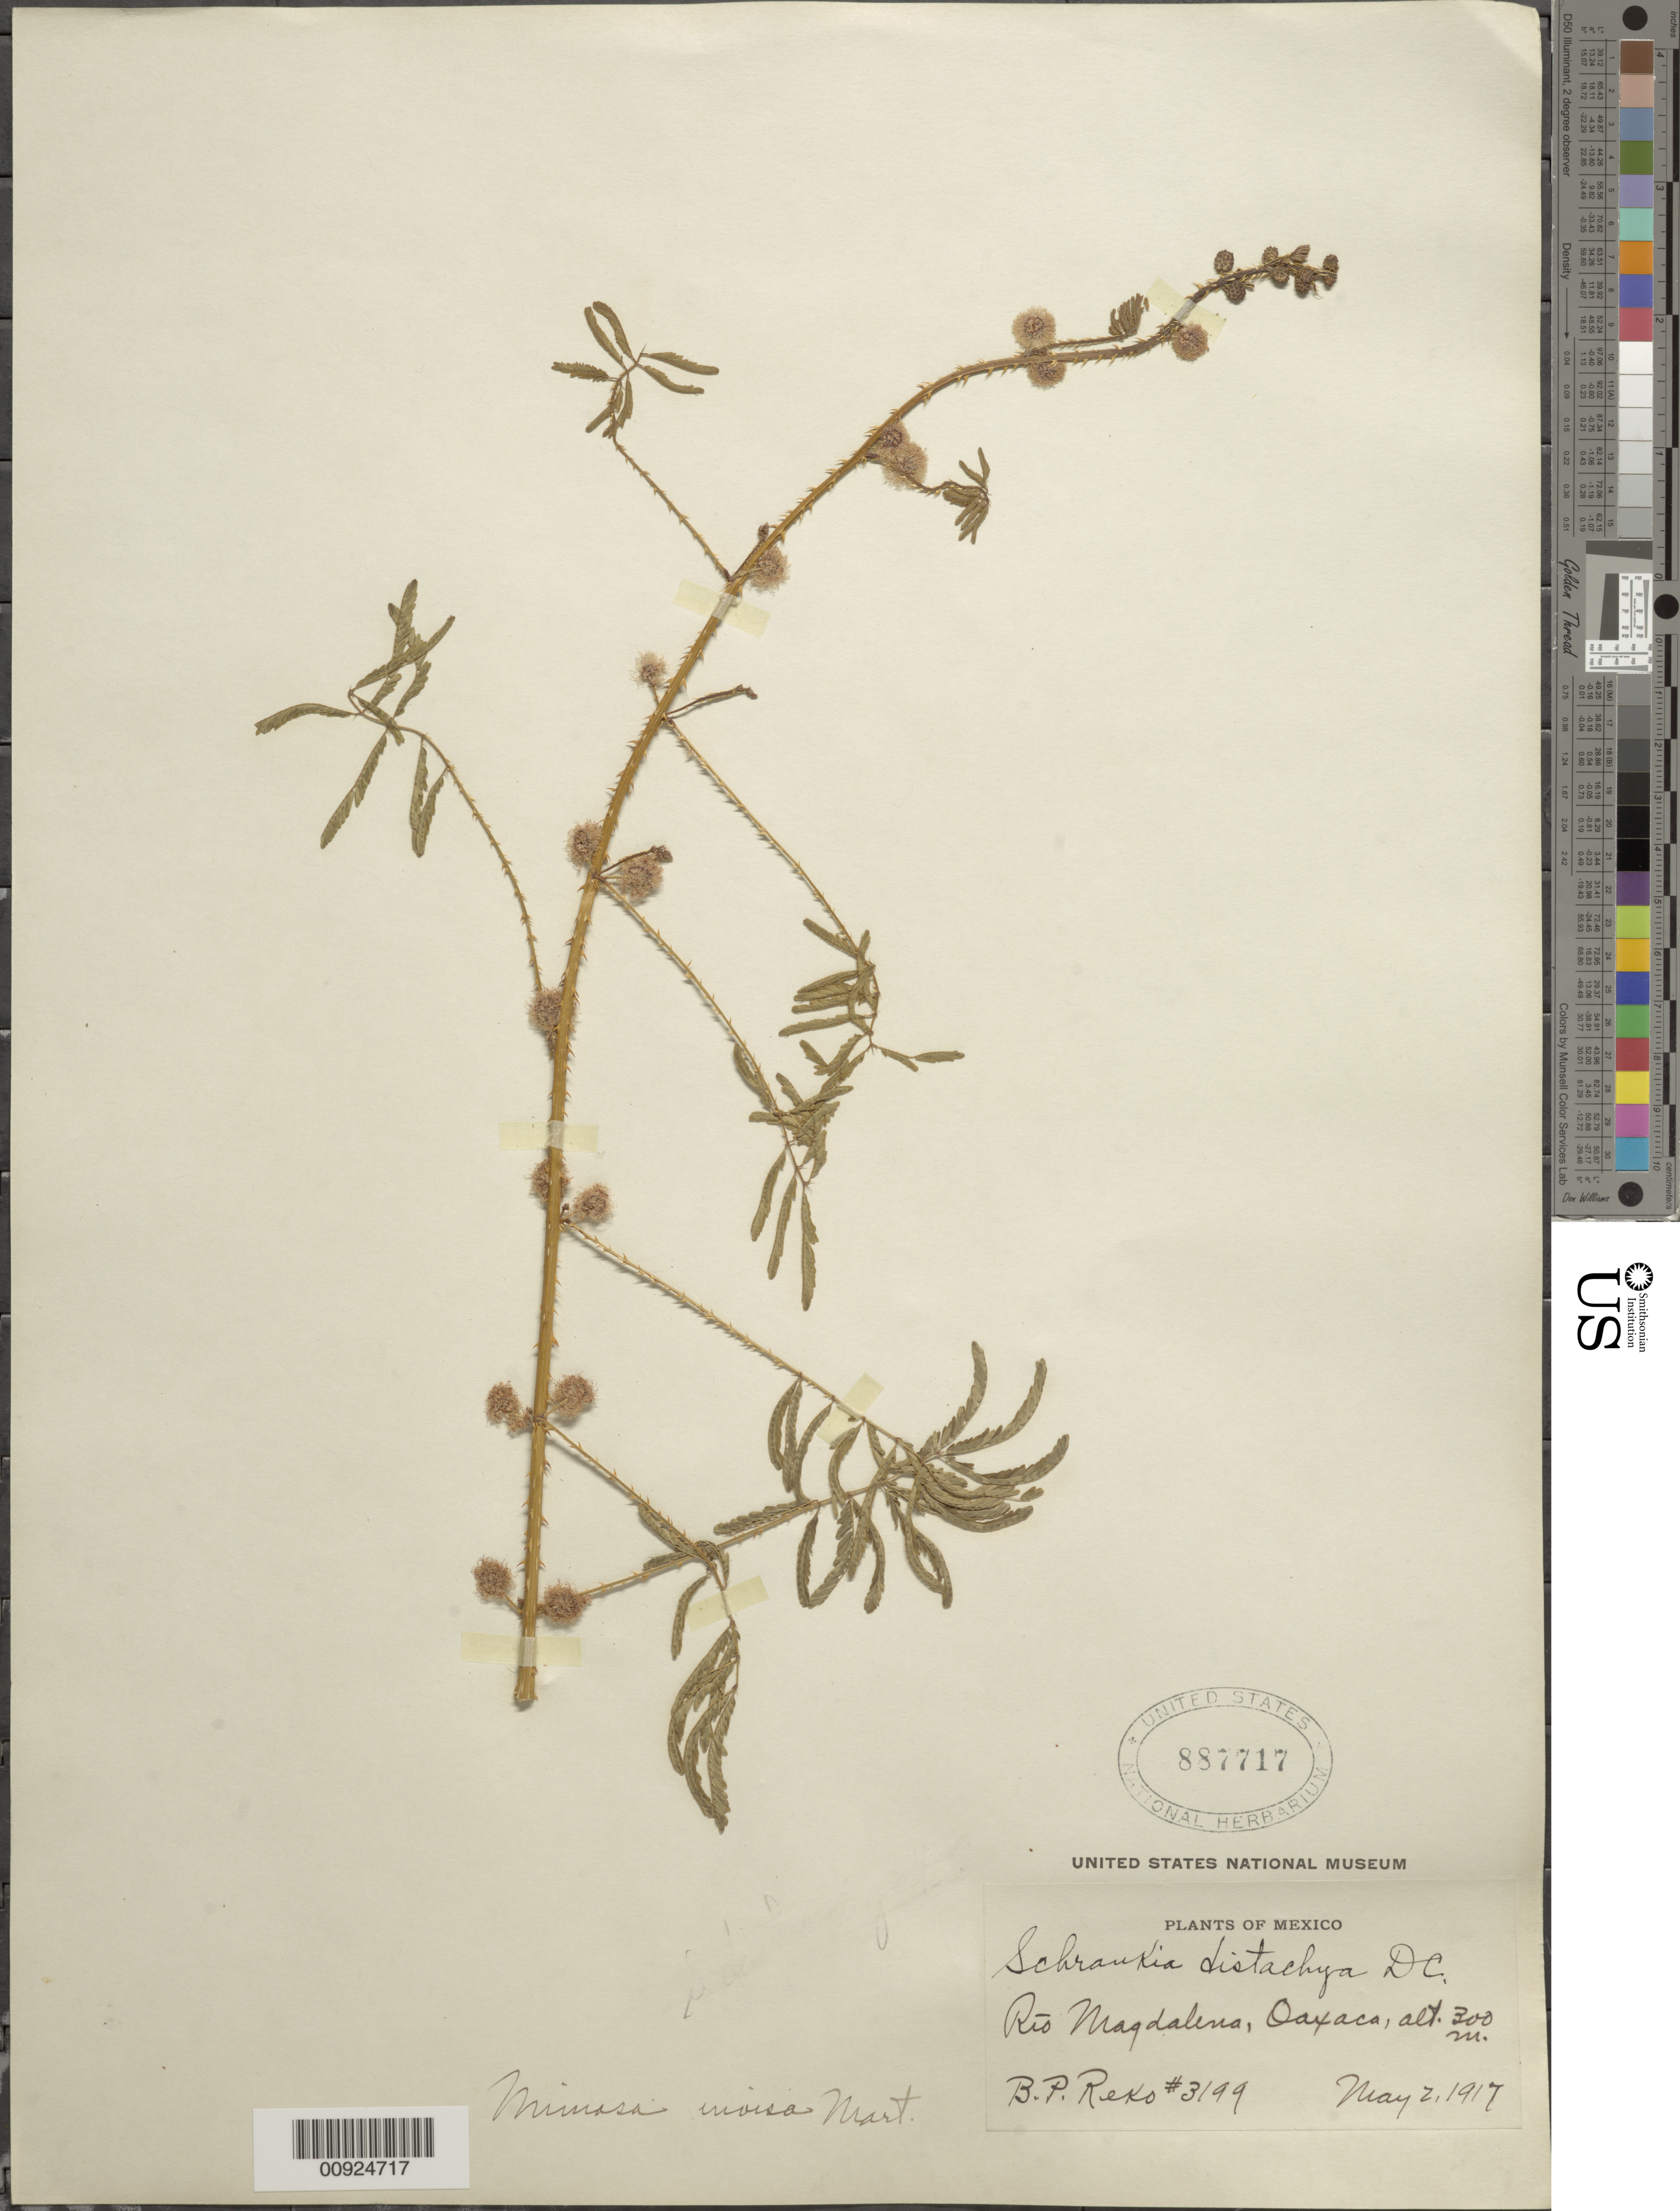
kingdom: Plantae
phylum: Tracheophyta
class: Magnoliopsida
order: Fabales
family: Fabaceae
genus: Mimosa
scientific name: Mimosa invisa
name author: Mart. ex Colla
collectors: B. P. Reko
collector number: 3199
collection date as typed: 02 May 1917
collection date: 1917-05-02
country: Mexico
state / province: Oaxaca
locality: Río Magdalena, Oaxaca.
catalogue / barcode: US 887717